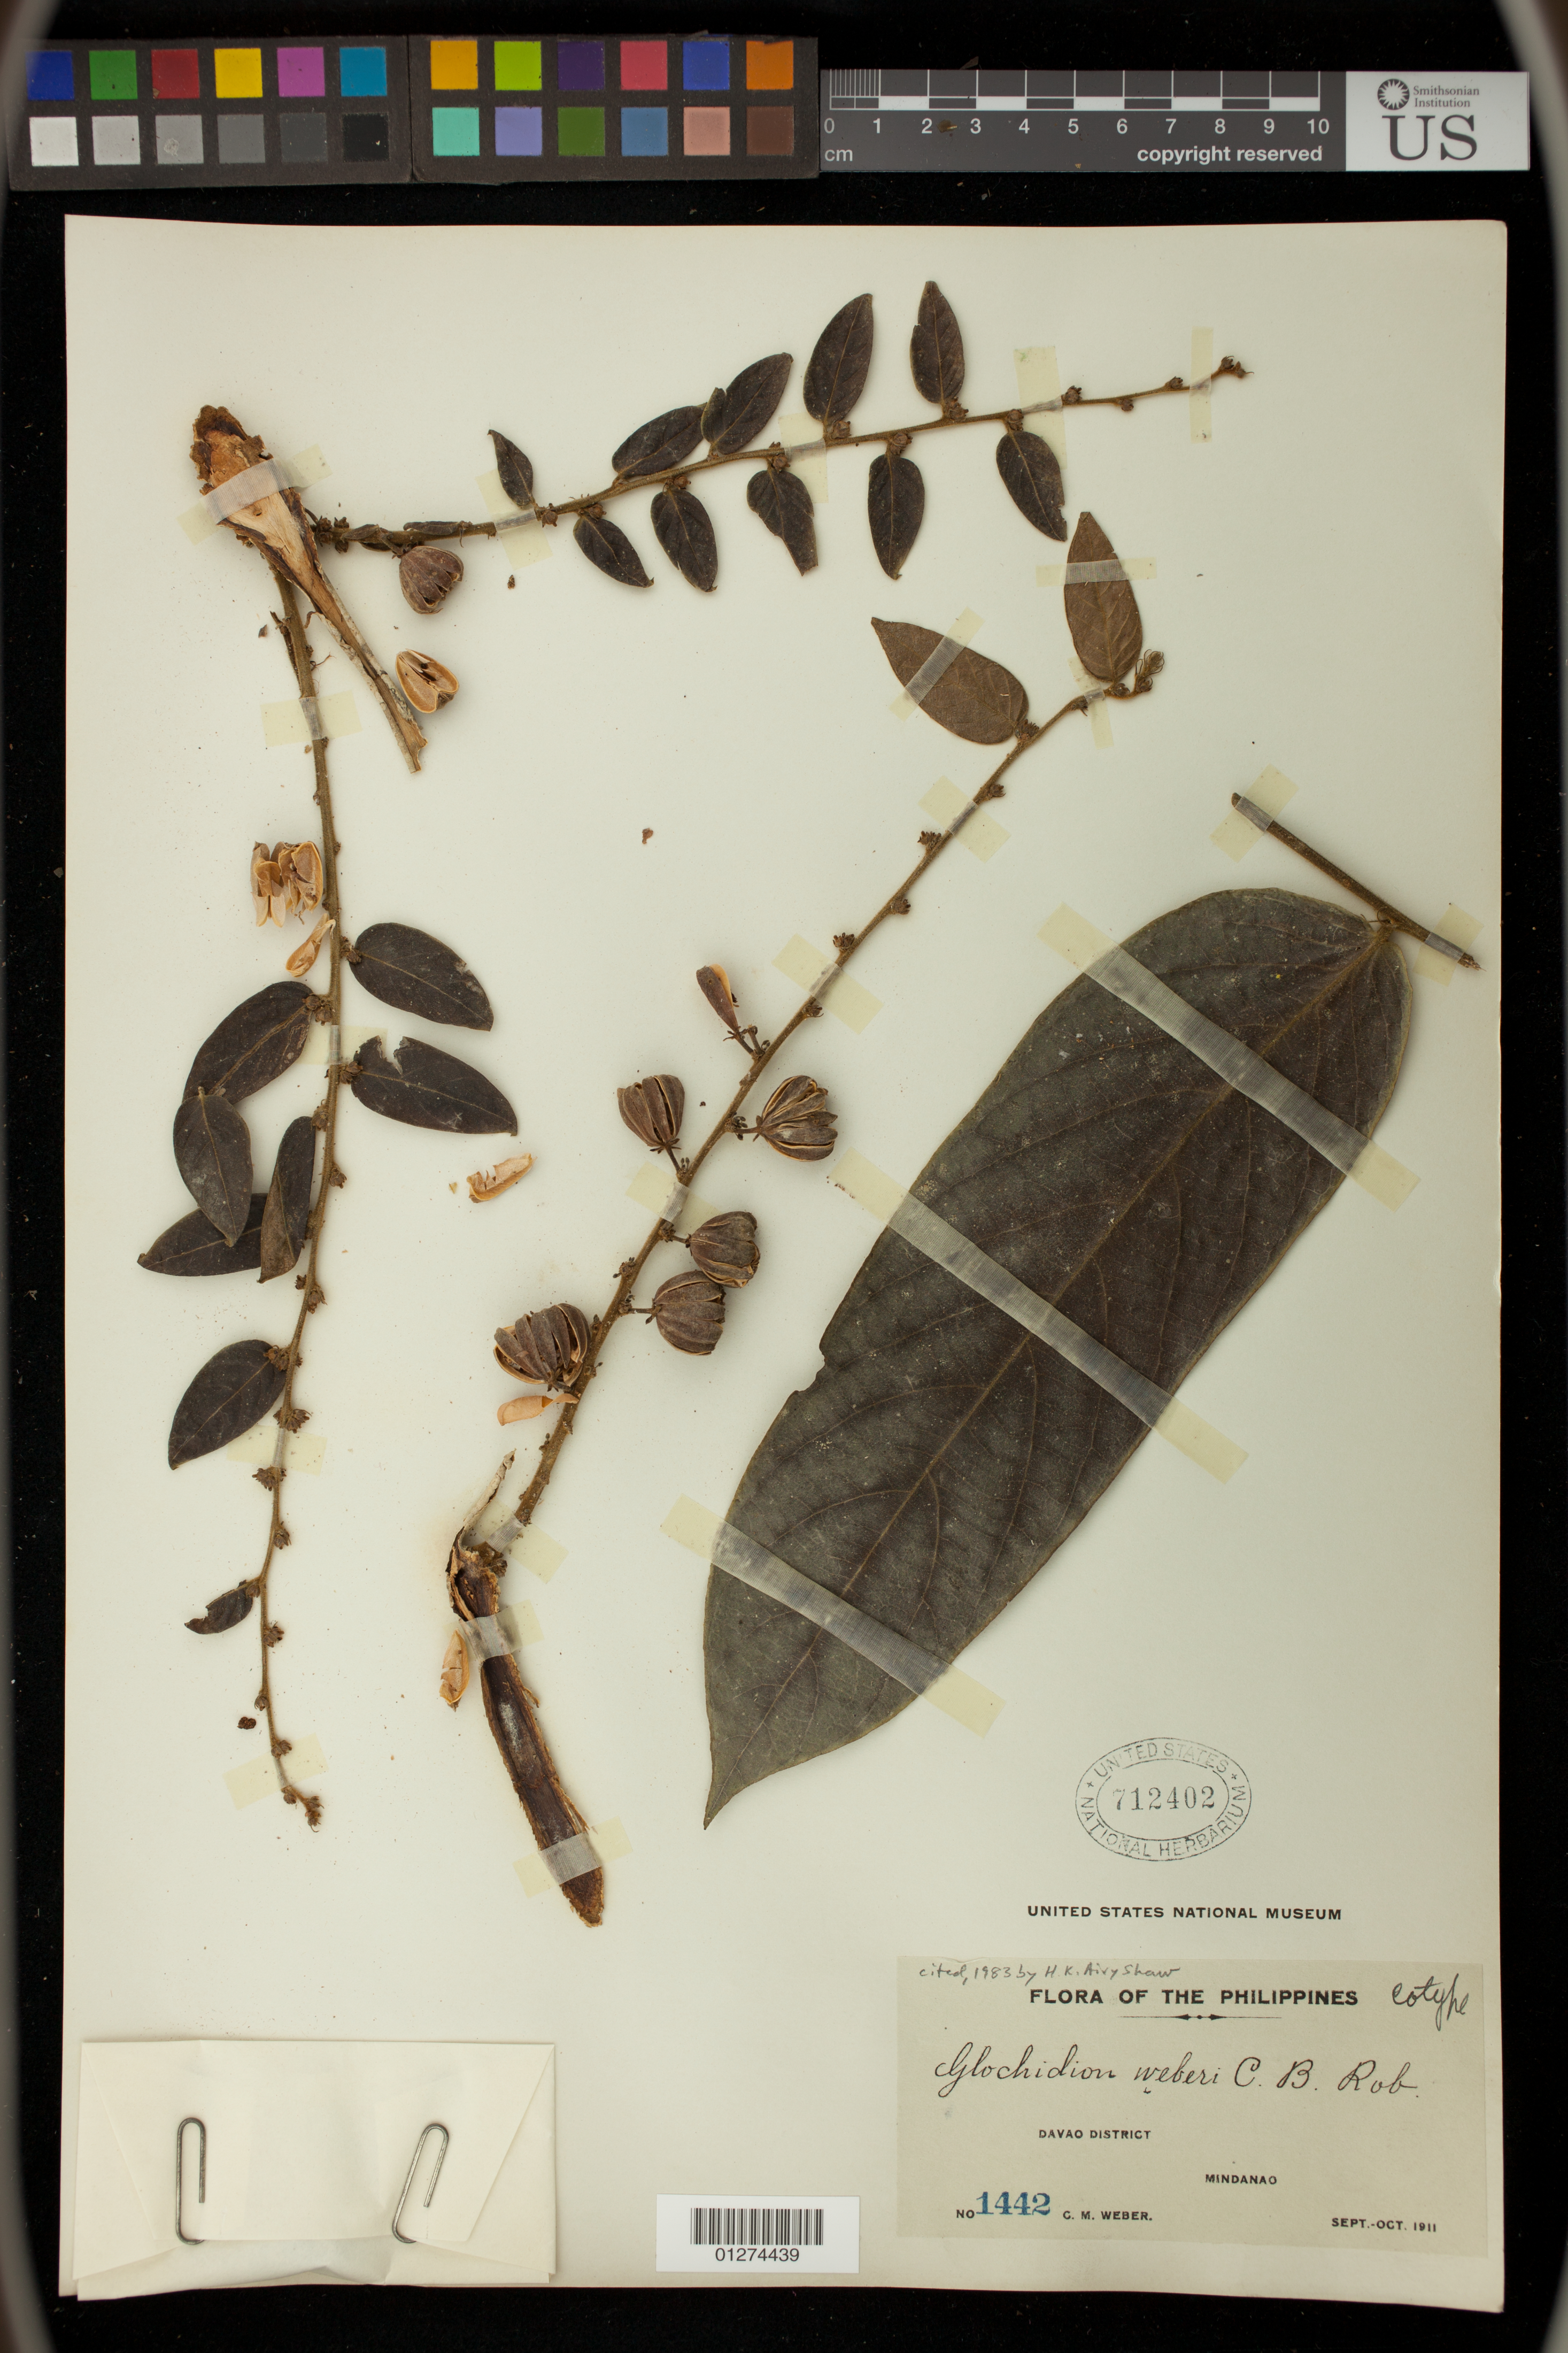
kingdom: Plantae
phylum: Tracheophyta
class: Magnoliopsida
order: Malpighiales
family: Phyllanthaceae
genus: Glochidion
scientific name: Glochidion weberi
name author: C.B. Rob.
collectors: C. M. Weber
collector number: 1442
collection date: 1911-09/1911-10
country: Philippines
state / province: Davao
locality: Davao District, Mindanao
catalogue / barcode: US 712402